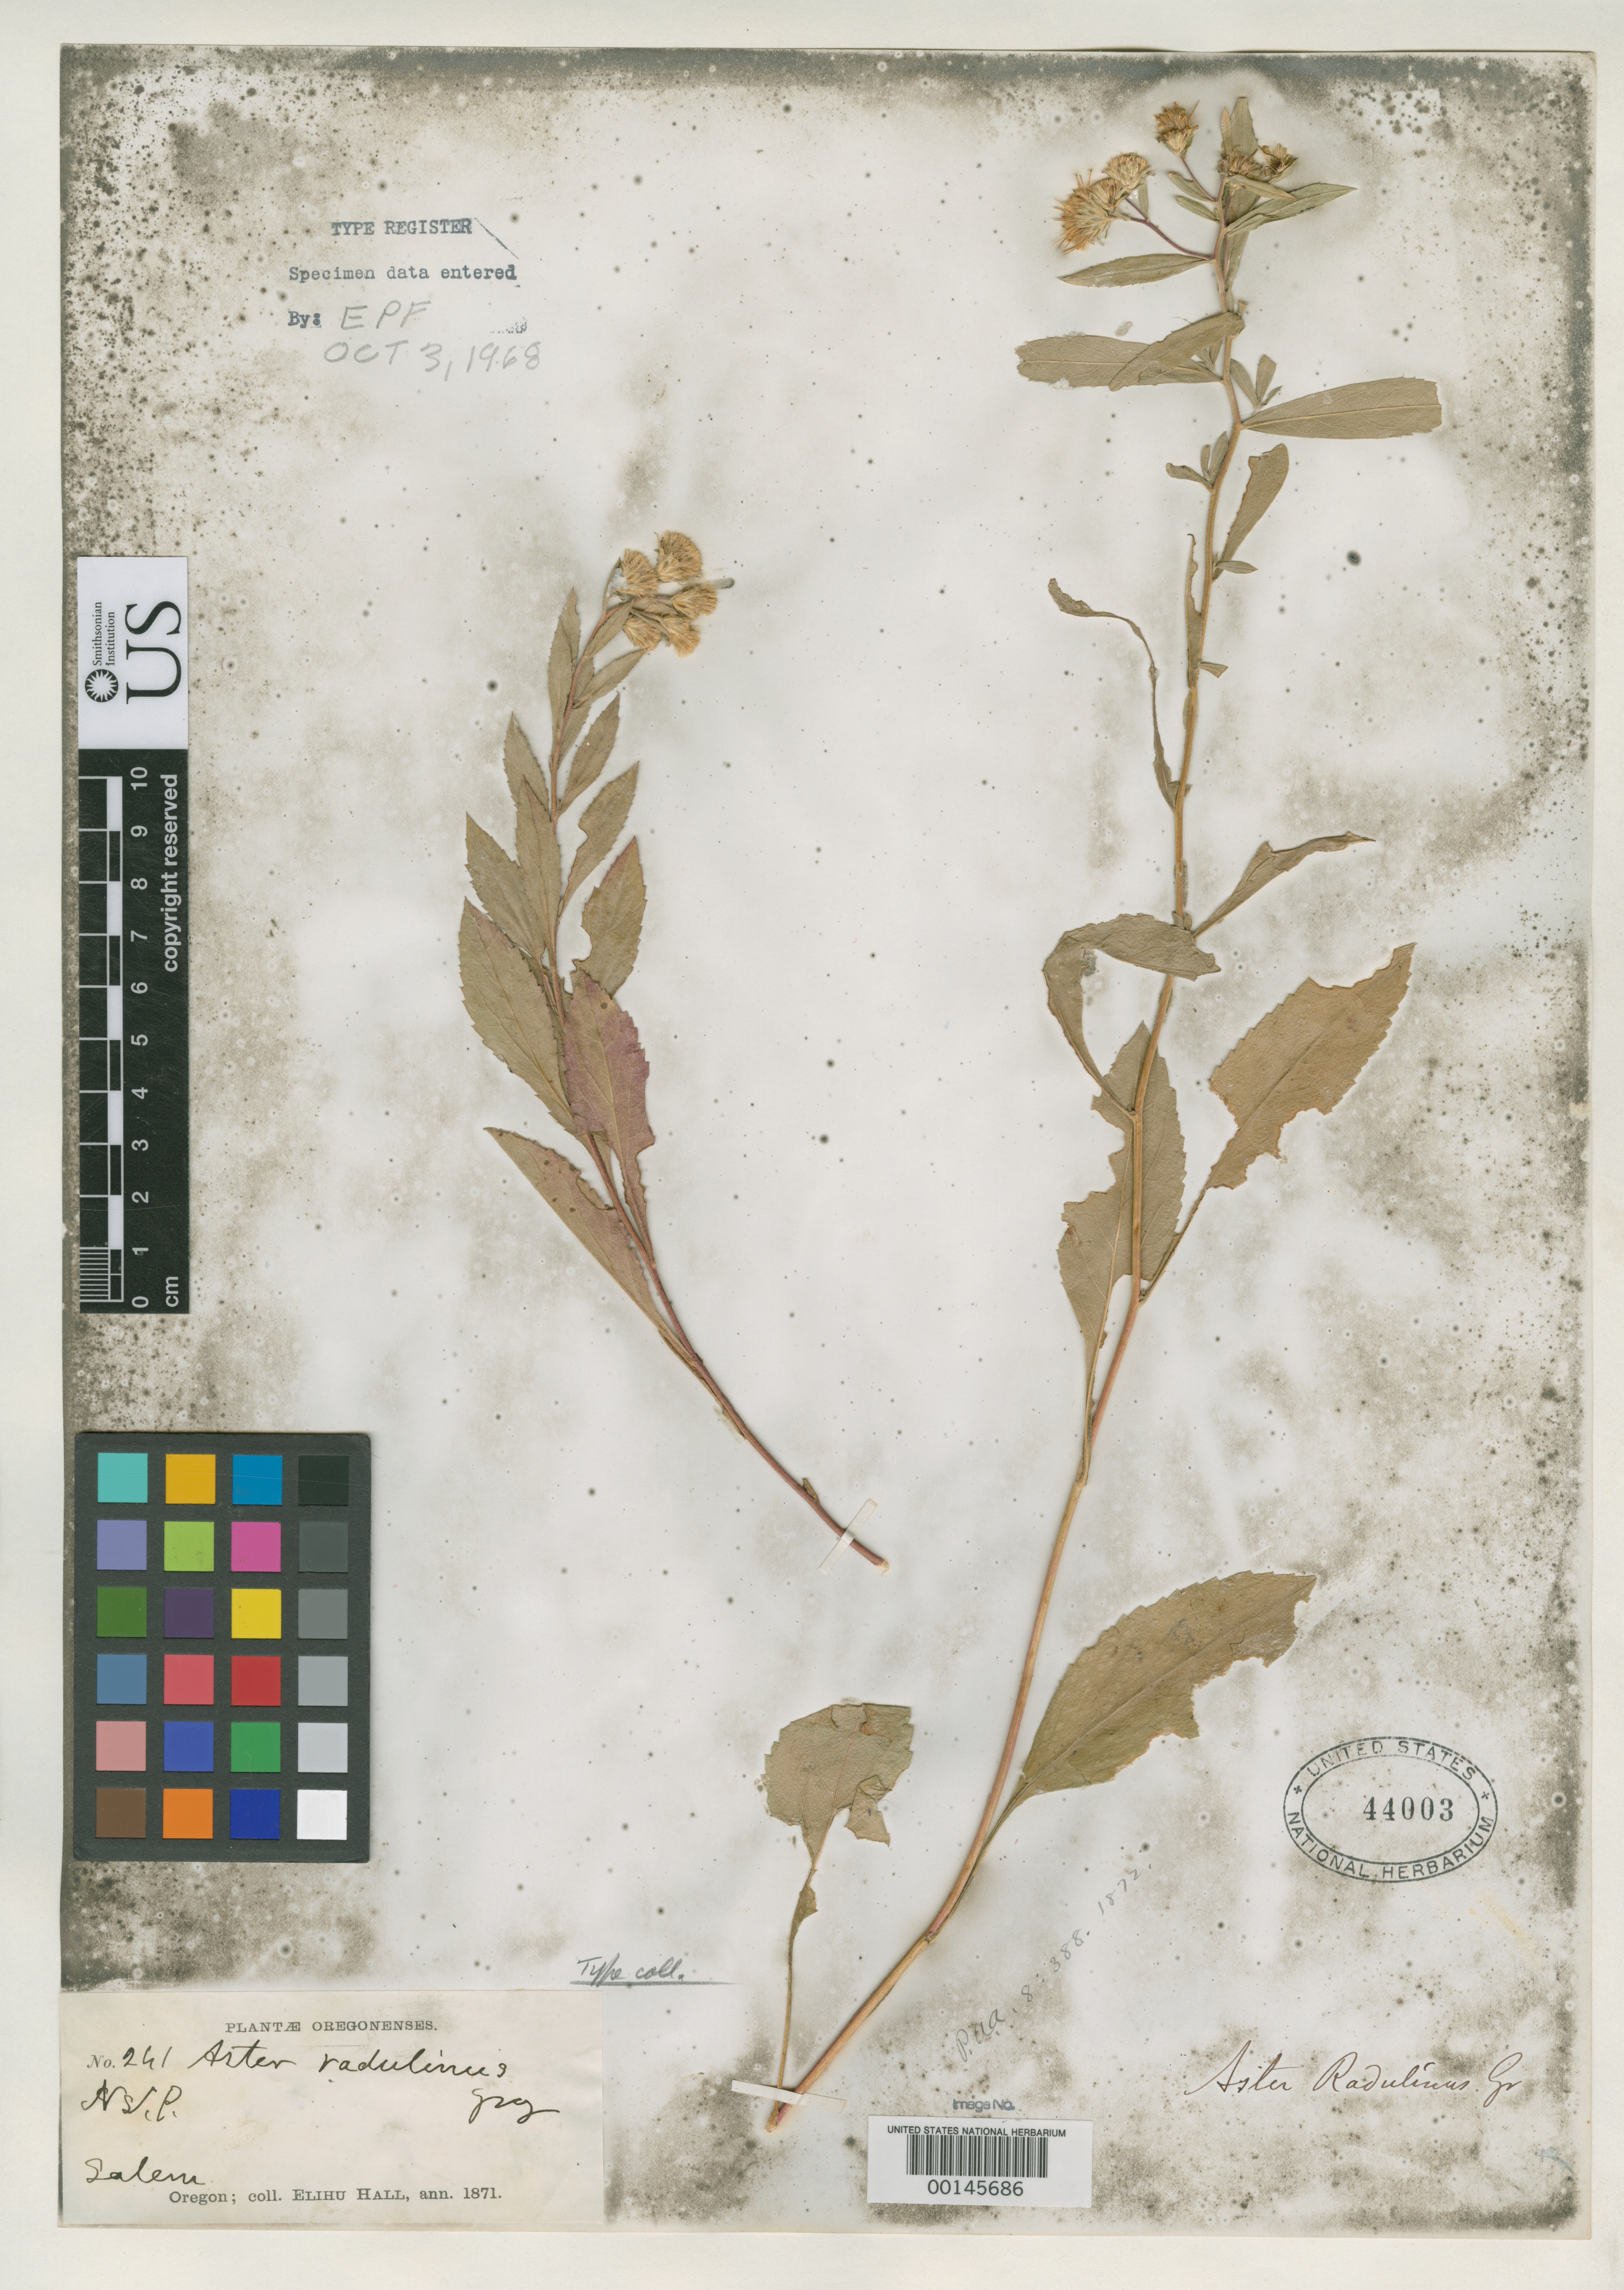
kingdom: Plantae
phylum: Tracheophyta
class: Magnoliopsida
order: Asterales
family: Asteraceae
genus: Aster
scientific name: Aster radulinus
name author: A. Gray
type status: Isotype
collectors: E. Hall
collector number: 241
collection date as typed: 1871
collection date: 1871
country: United States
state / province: Oregon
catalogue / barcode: US 44003